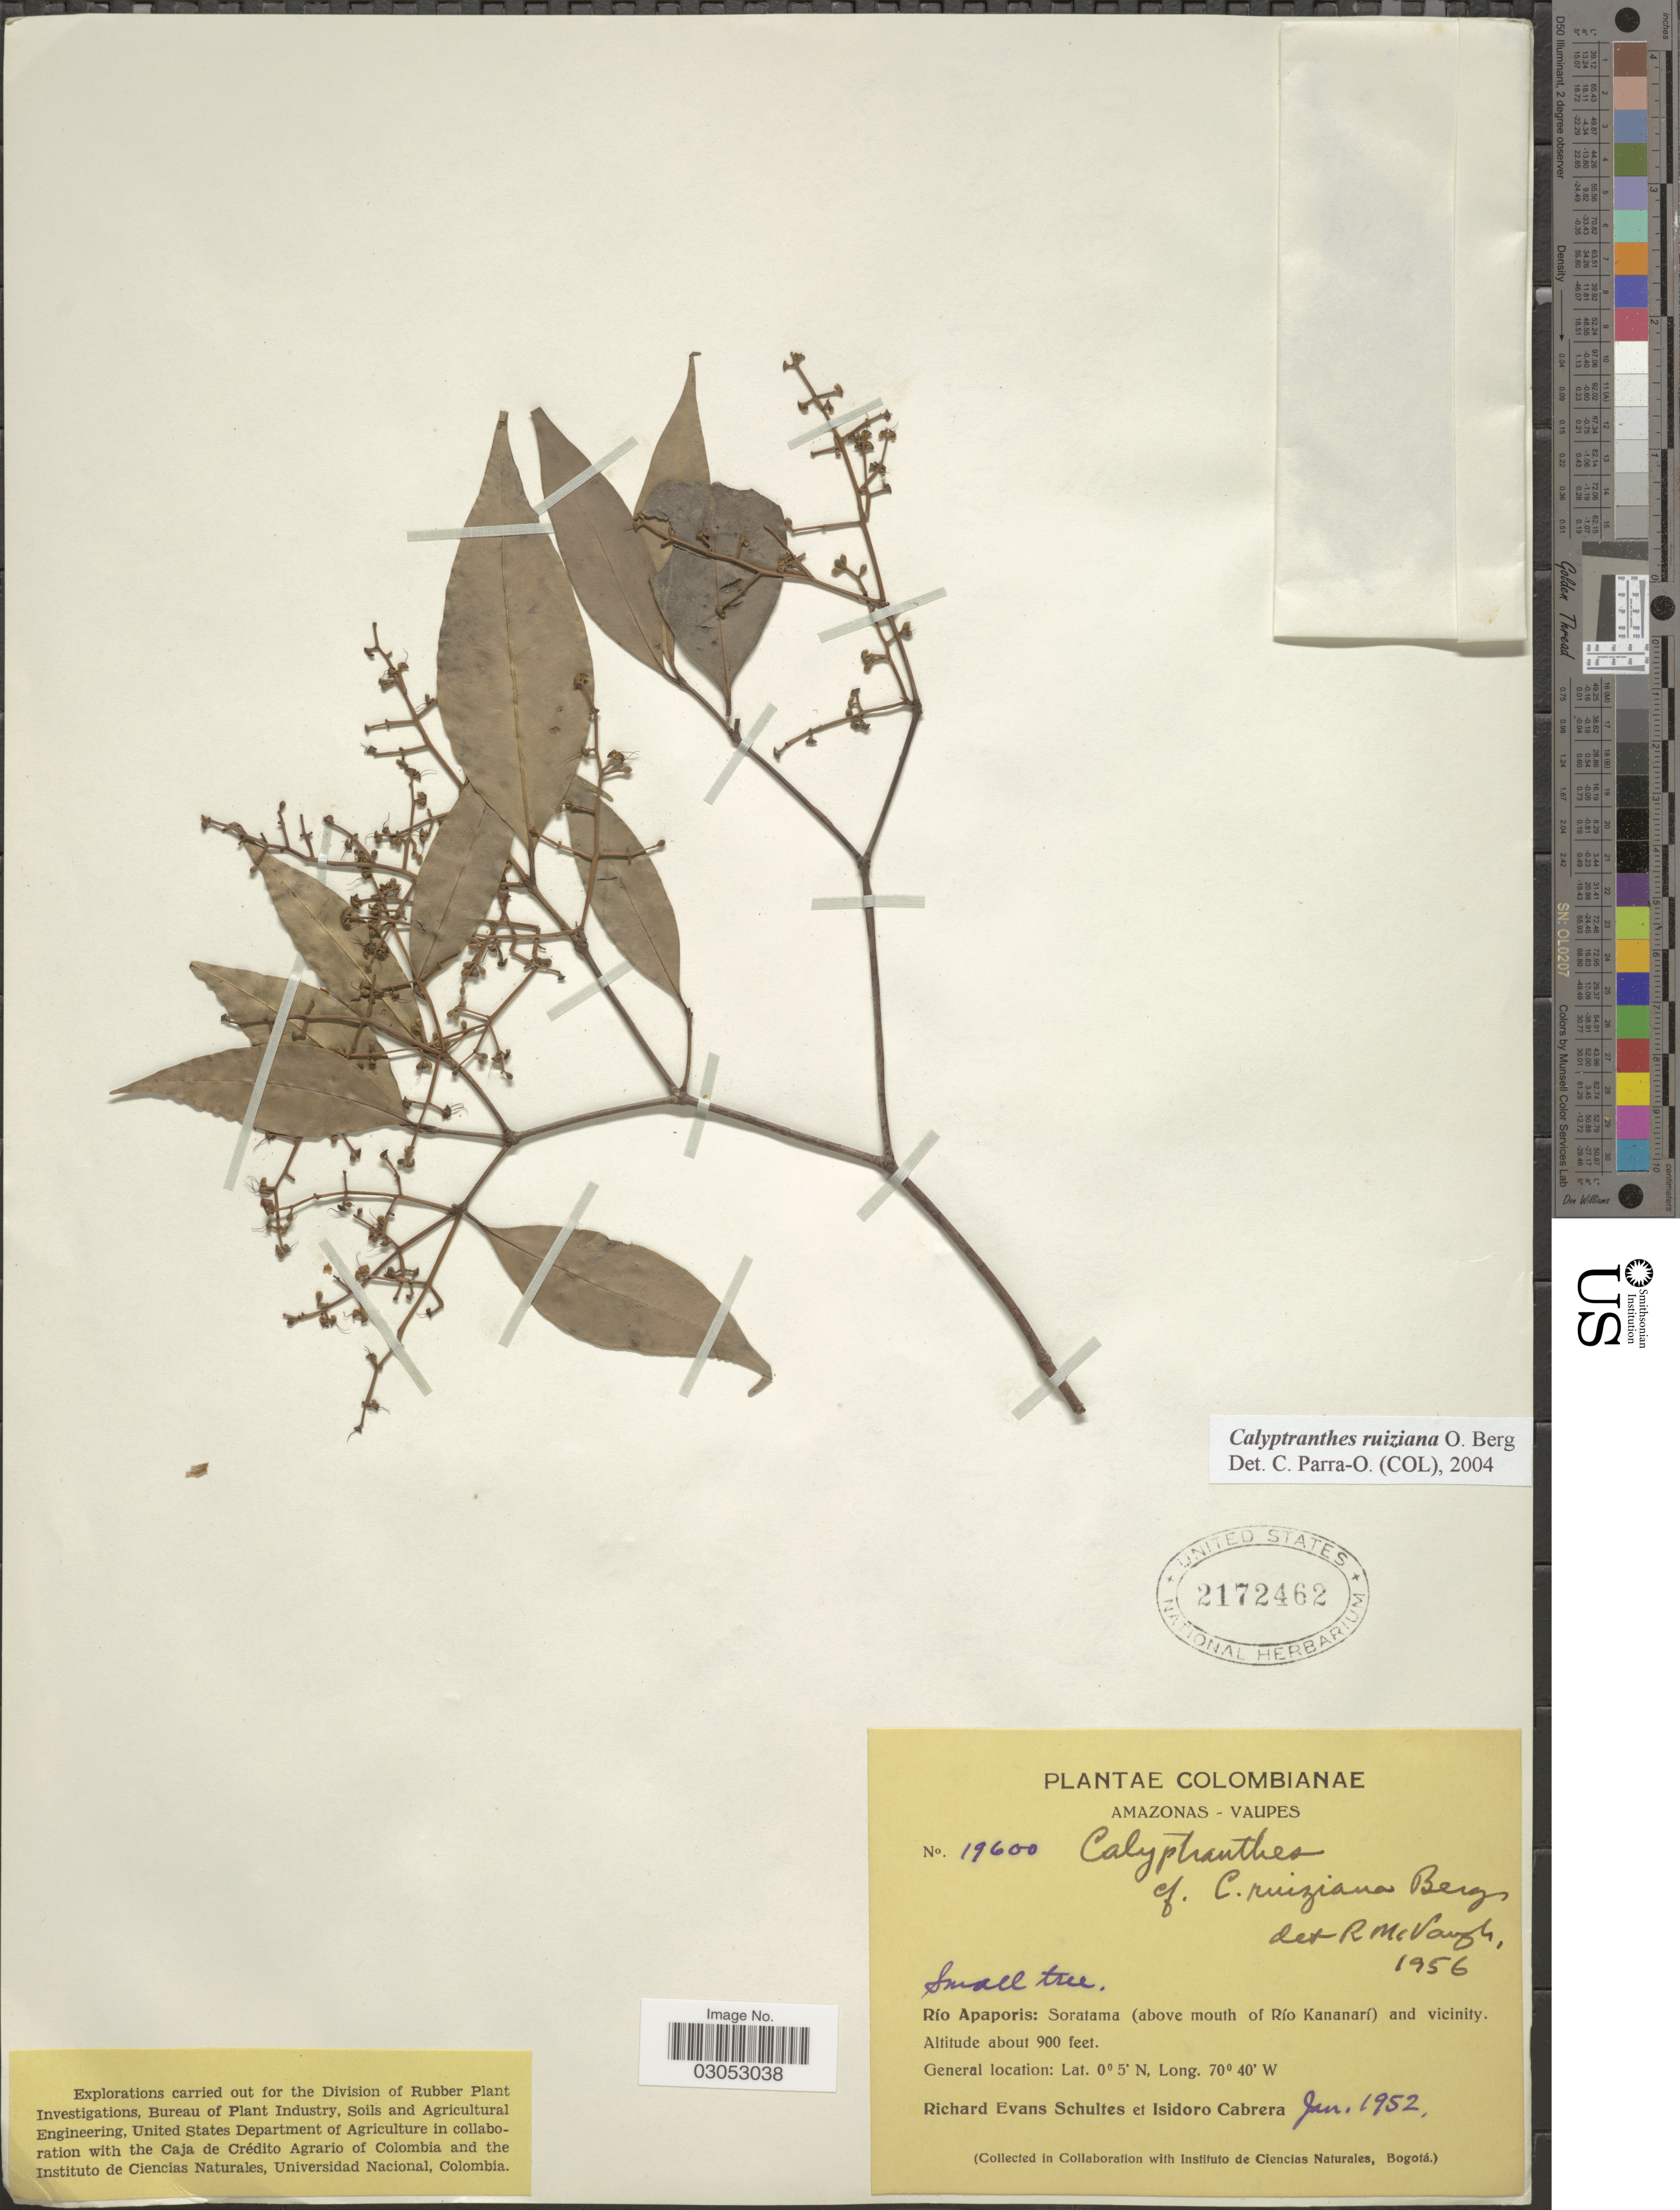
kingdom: Plantae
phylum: Tracheophyta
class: Magnoliopsida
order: Myrtales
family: Myrtaceae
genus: Myrcia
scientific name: Myrcia ruiziana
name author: (O. Berg) A.R. Lourenço & Parra-Os.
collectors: R. E. Schultes & I. Cabrera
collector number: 19600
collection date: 1952-01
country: Colombia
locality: Amazonas-Vaupes, Río Apaporis: Soratama (above mouth of Río Kananarí) and vicinity.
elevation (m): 274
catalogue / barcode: US 2172462